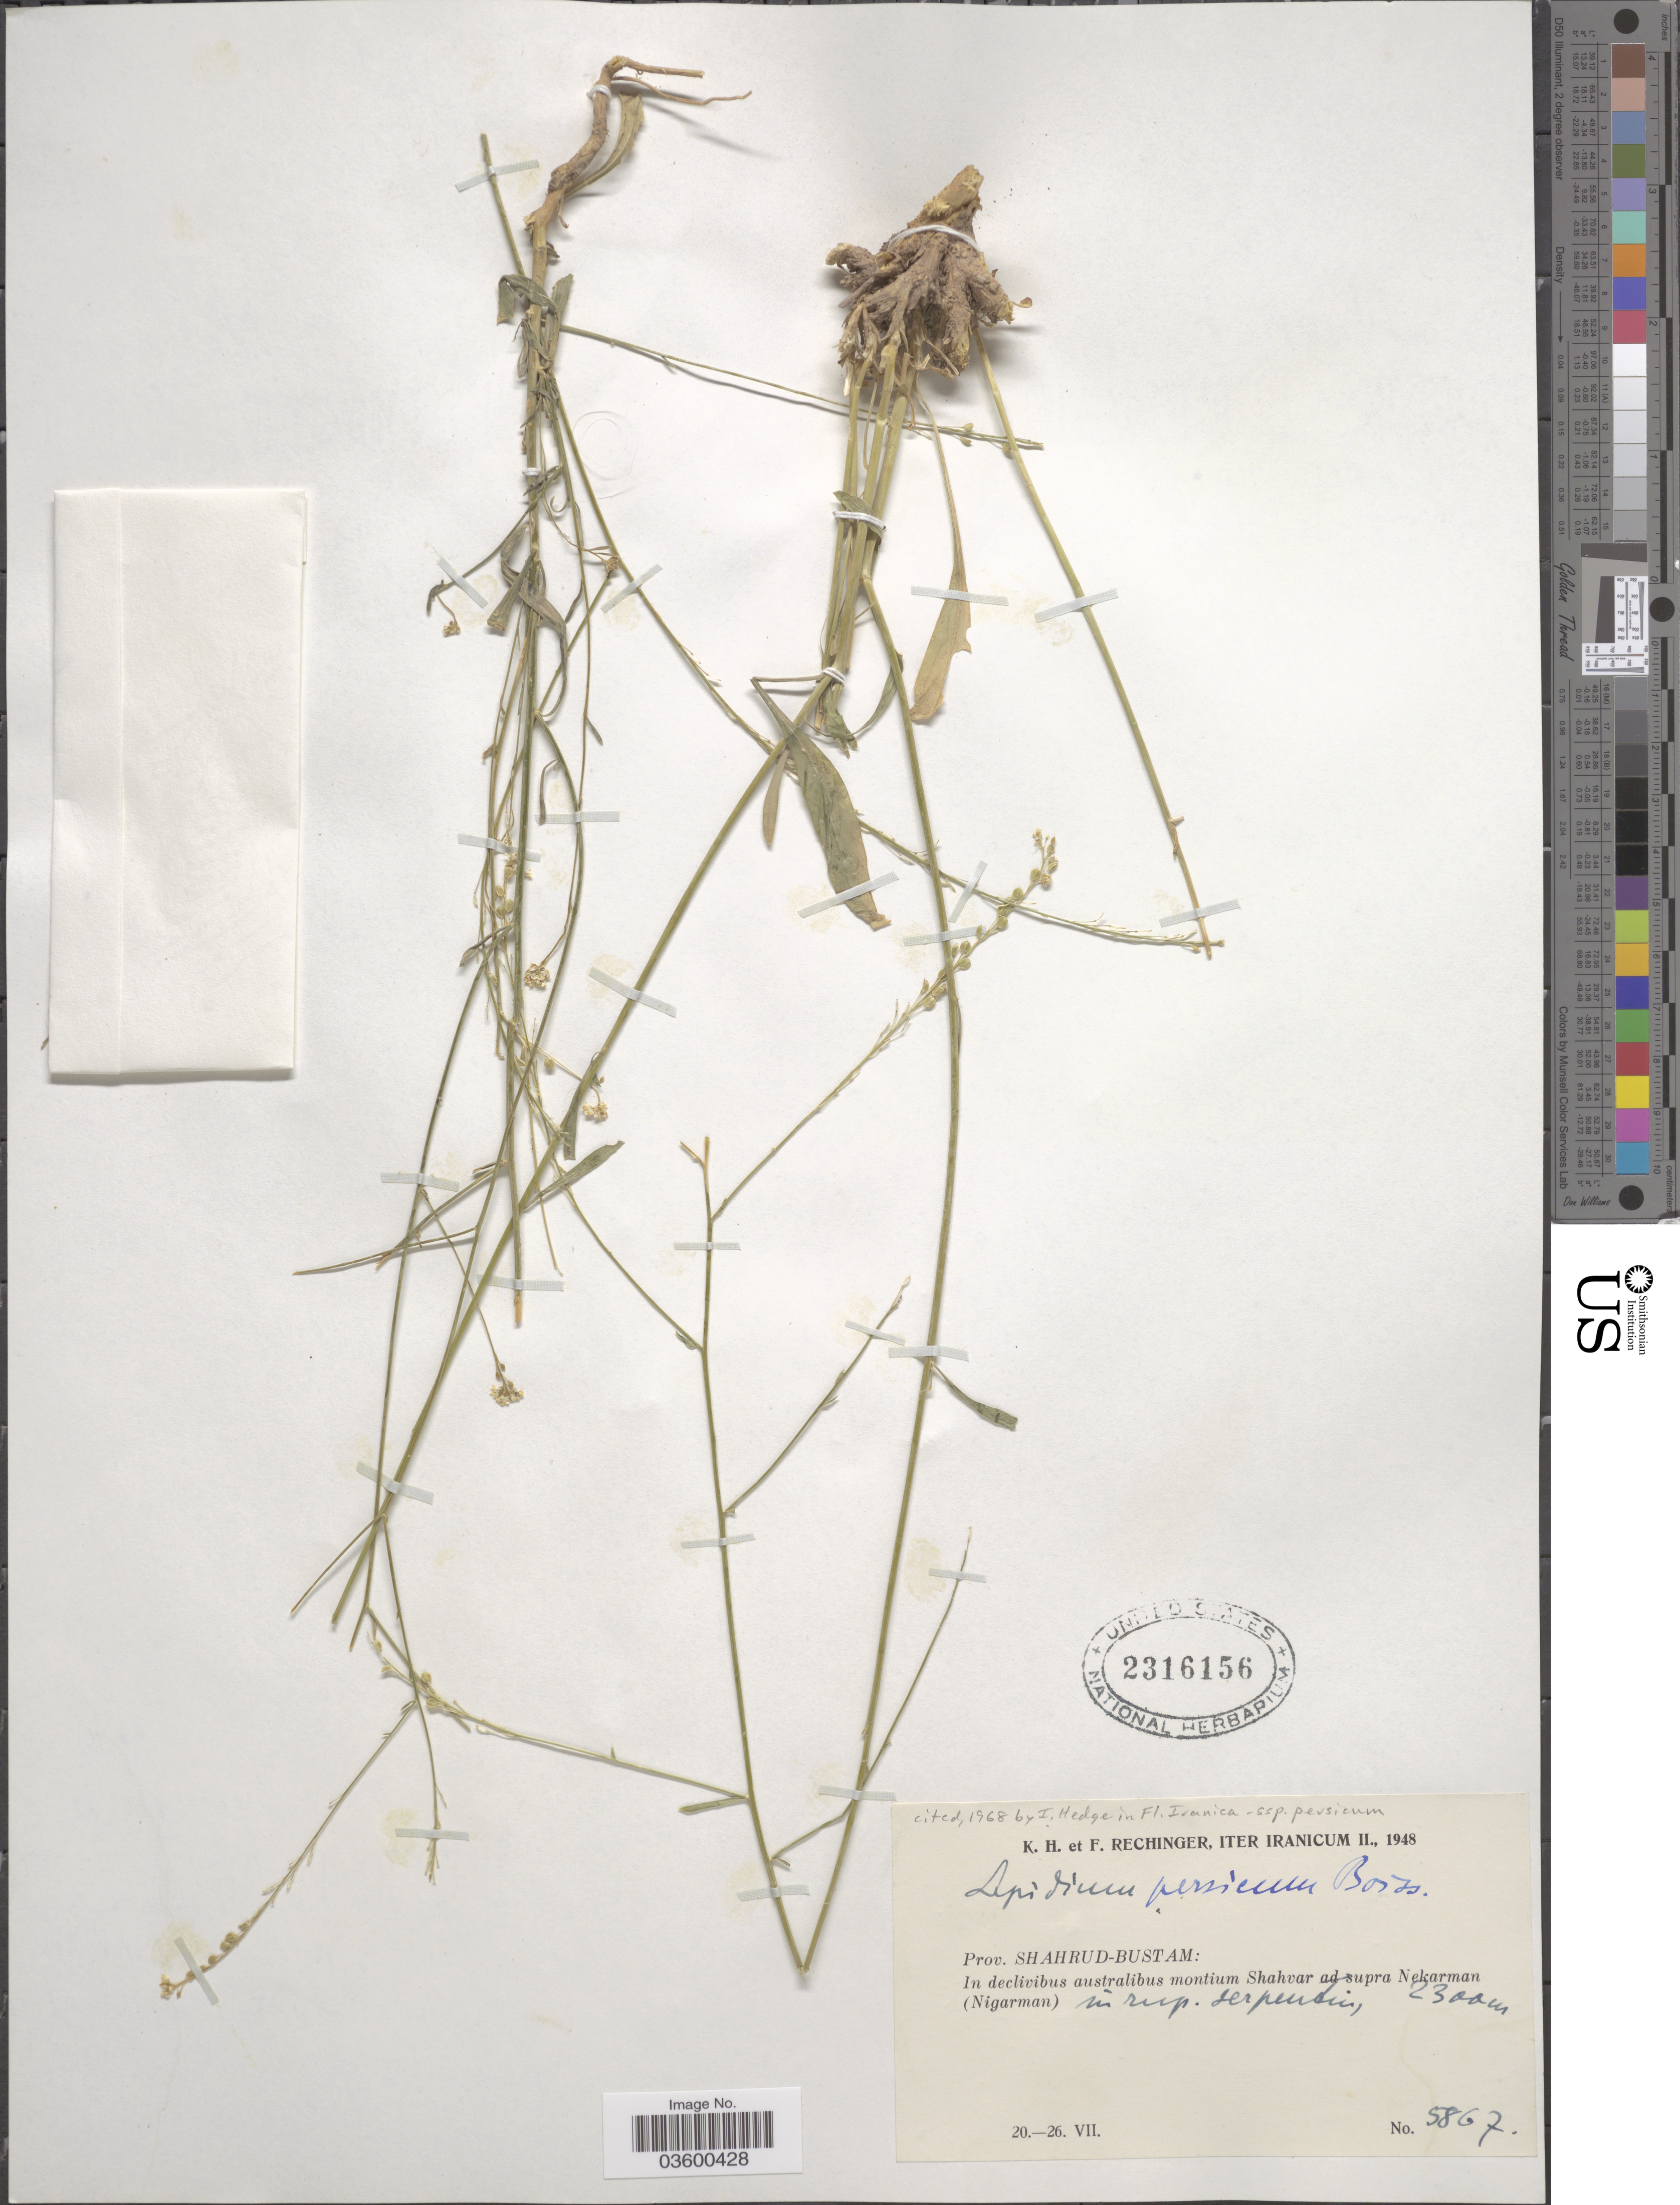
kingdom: Plantae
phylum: Tracheophyta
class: Magnoliopsida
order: Brassicales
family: Brassicaceae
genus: Lepidium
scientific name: Lepidium persicum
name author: Boiss.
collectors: K. H. Rechinger & F. Rechinger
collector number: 5867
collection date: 1948-07-20/1948-07-26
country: Iran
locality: Prov. Shahrud-Bustam: In declivibus australibus montium Shahvar supra Nekarman (Nigarman).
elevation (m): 2300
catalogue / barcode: US 2316156